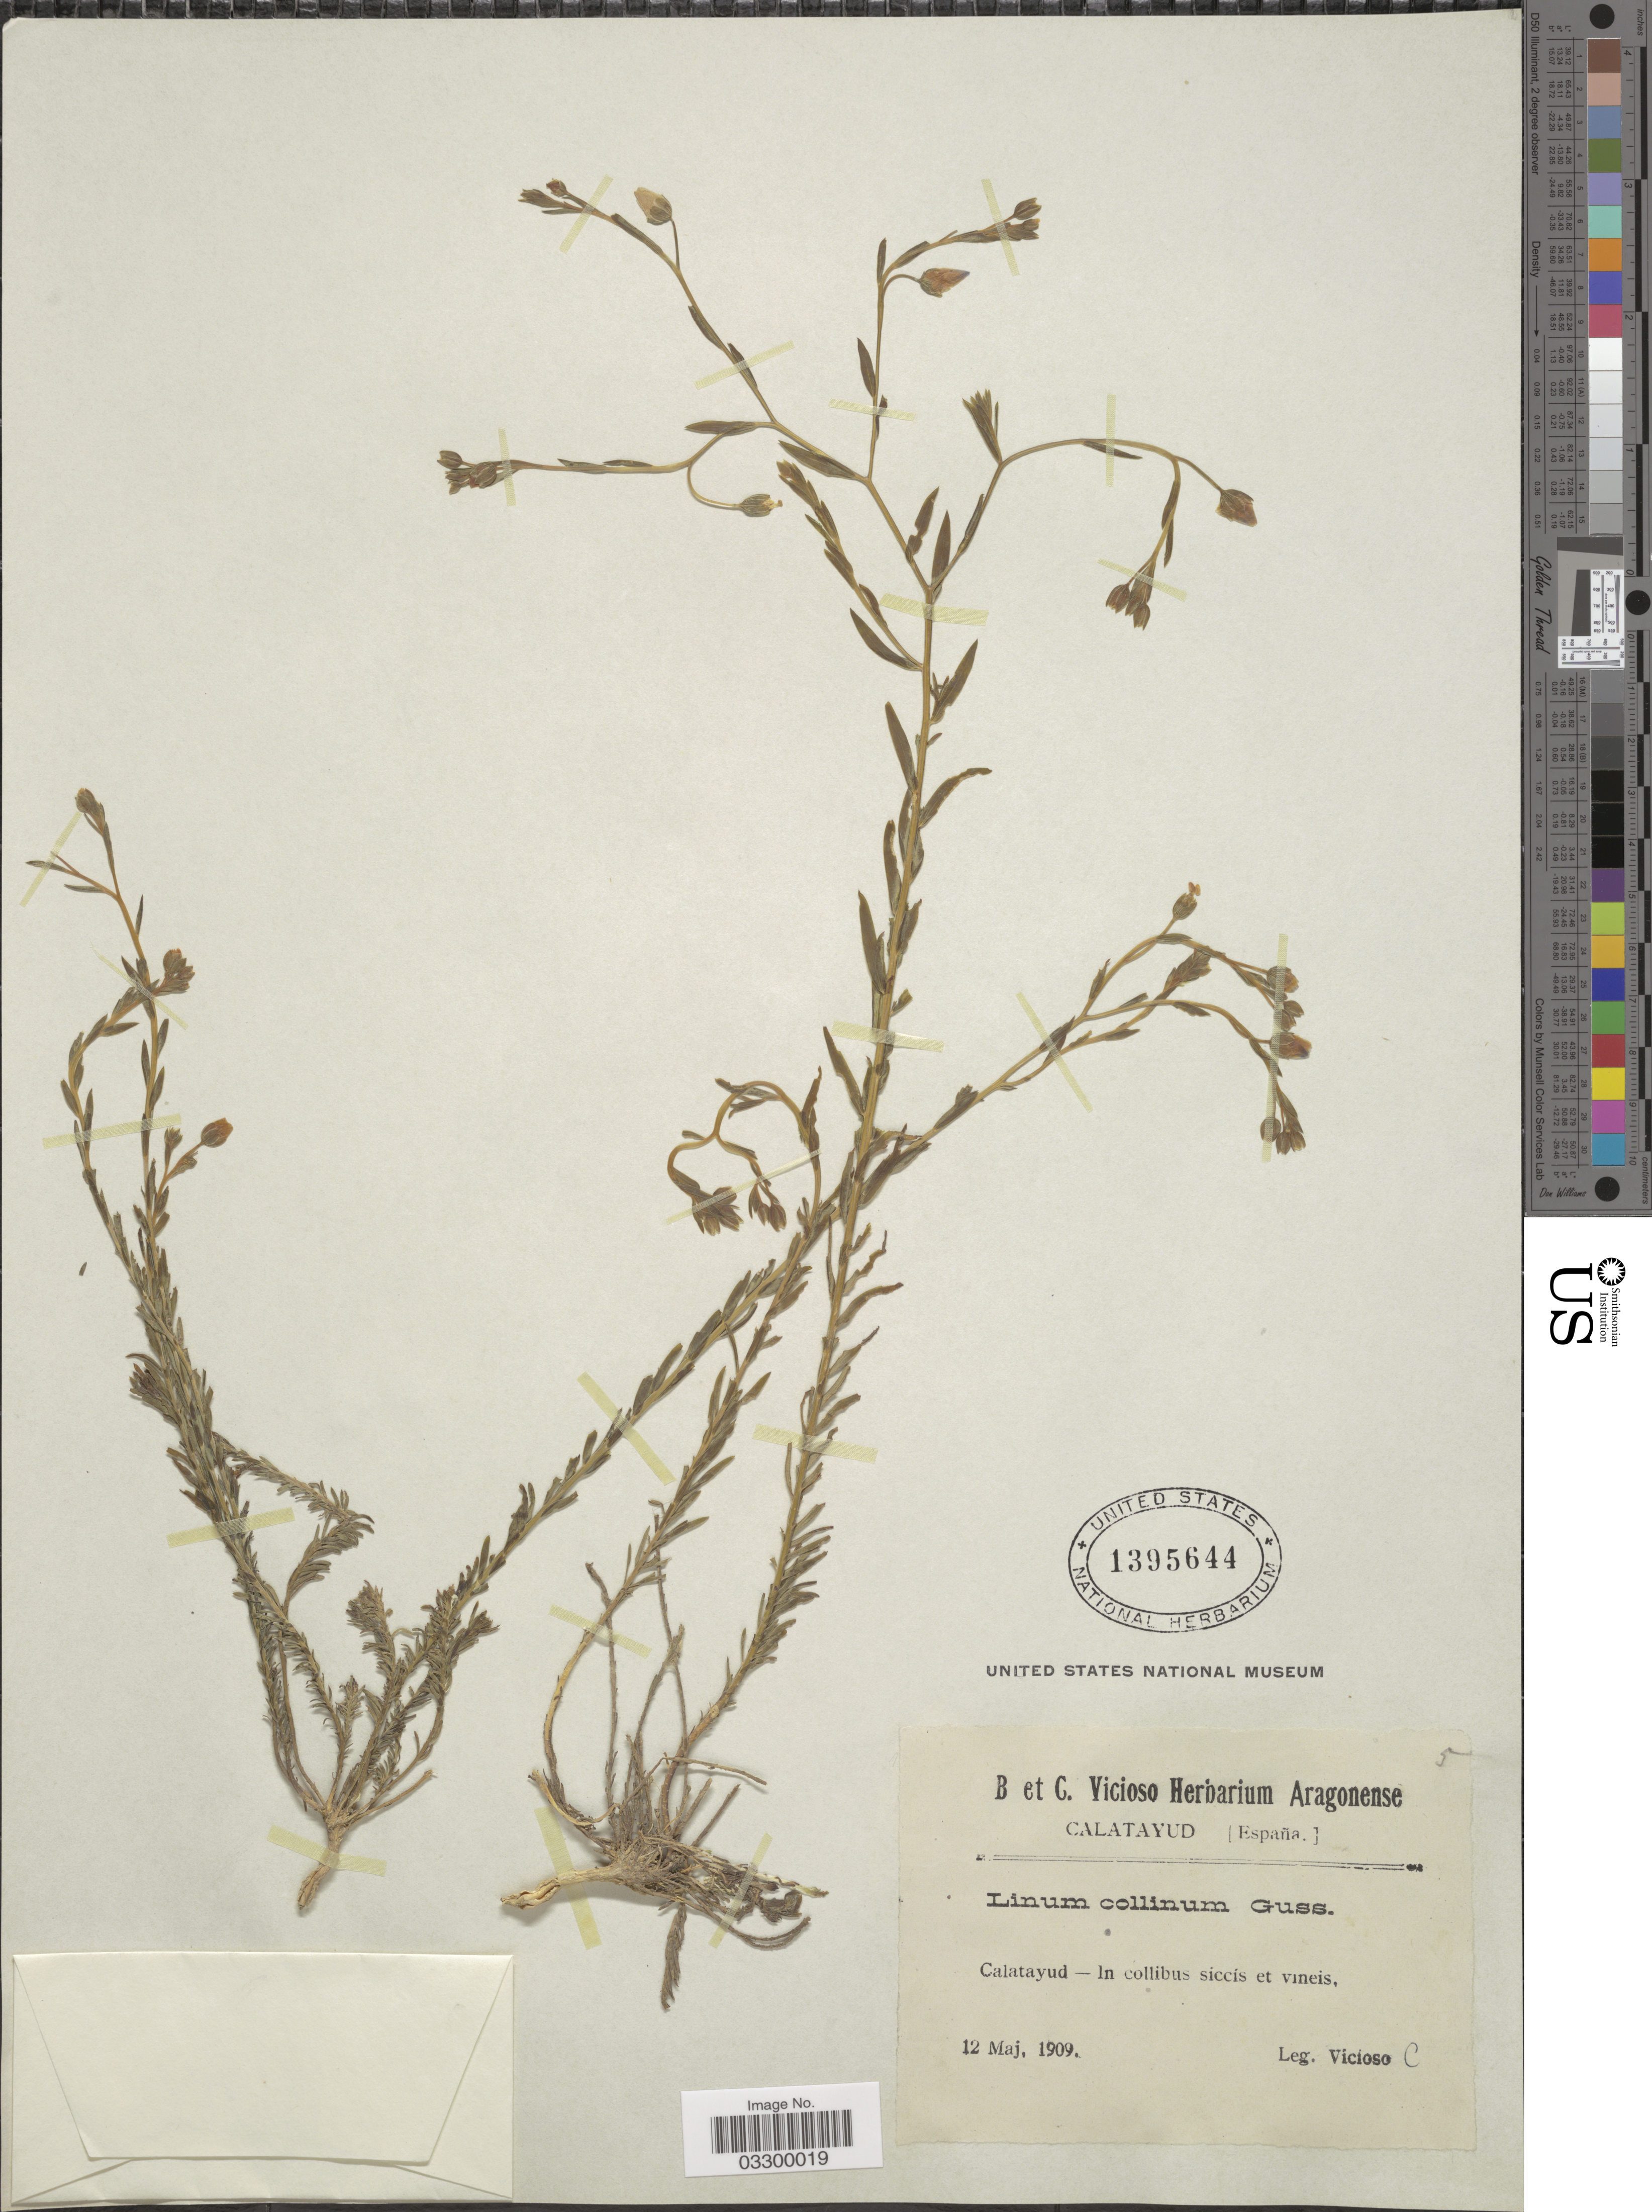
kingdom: Plantae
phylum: Tracheophyta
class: Magnoliopsida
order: Malpighiales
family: Linaceae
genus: Linum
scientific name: Linum collinum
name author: (Boiss.) Hausskn.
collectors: C. Vicioso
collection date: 1909-05-12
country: Spain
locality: Calatayud - In collibus siccis et vincis.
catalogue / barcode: US 1395644